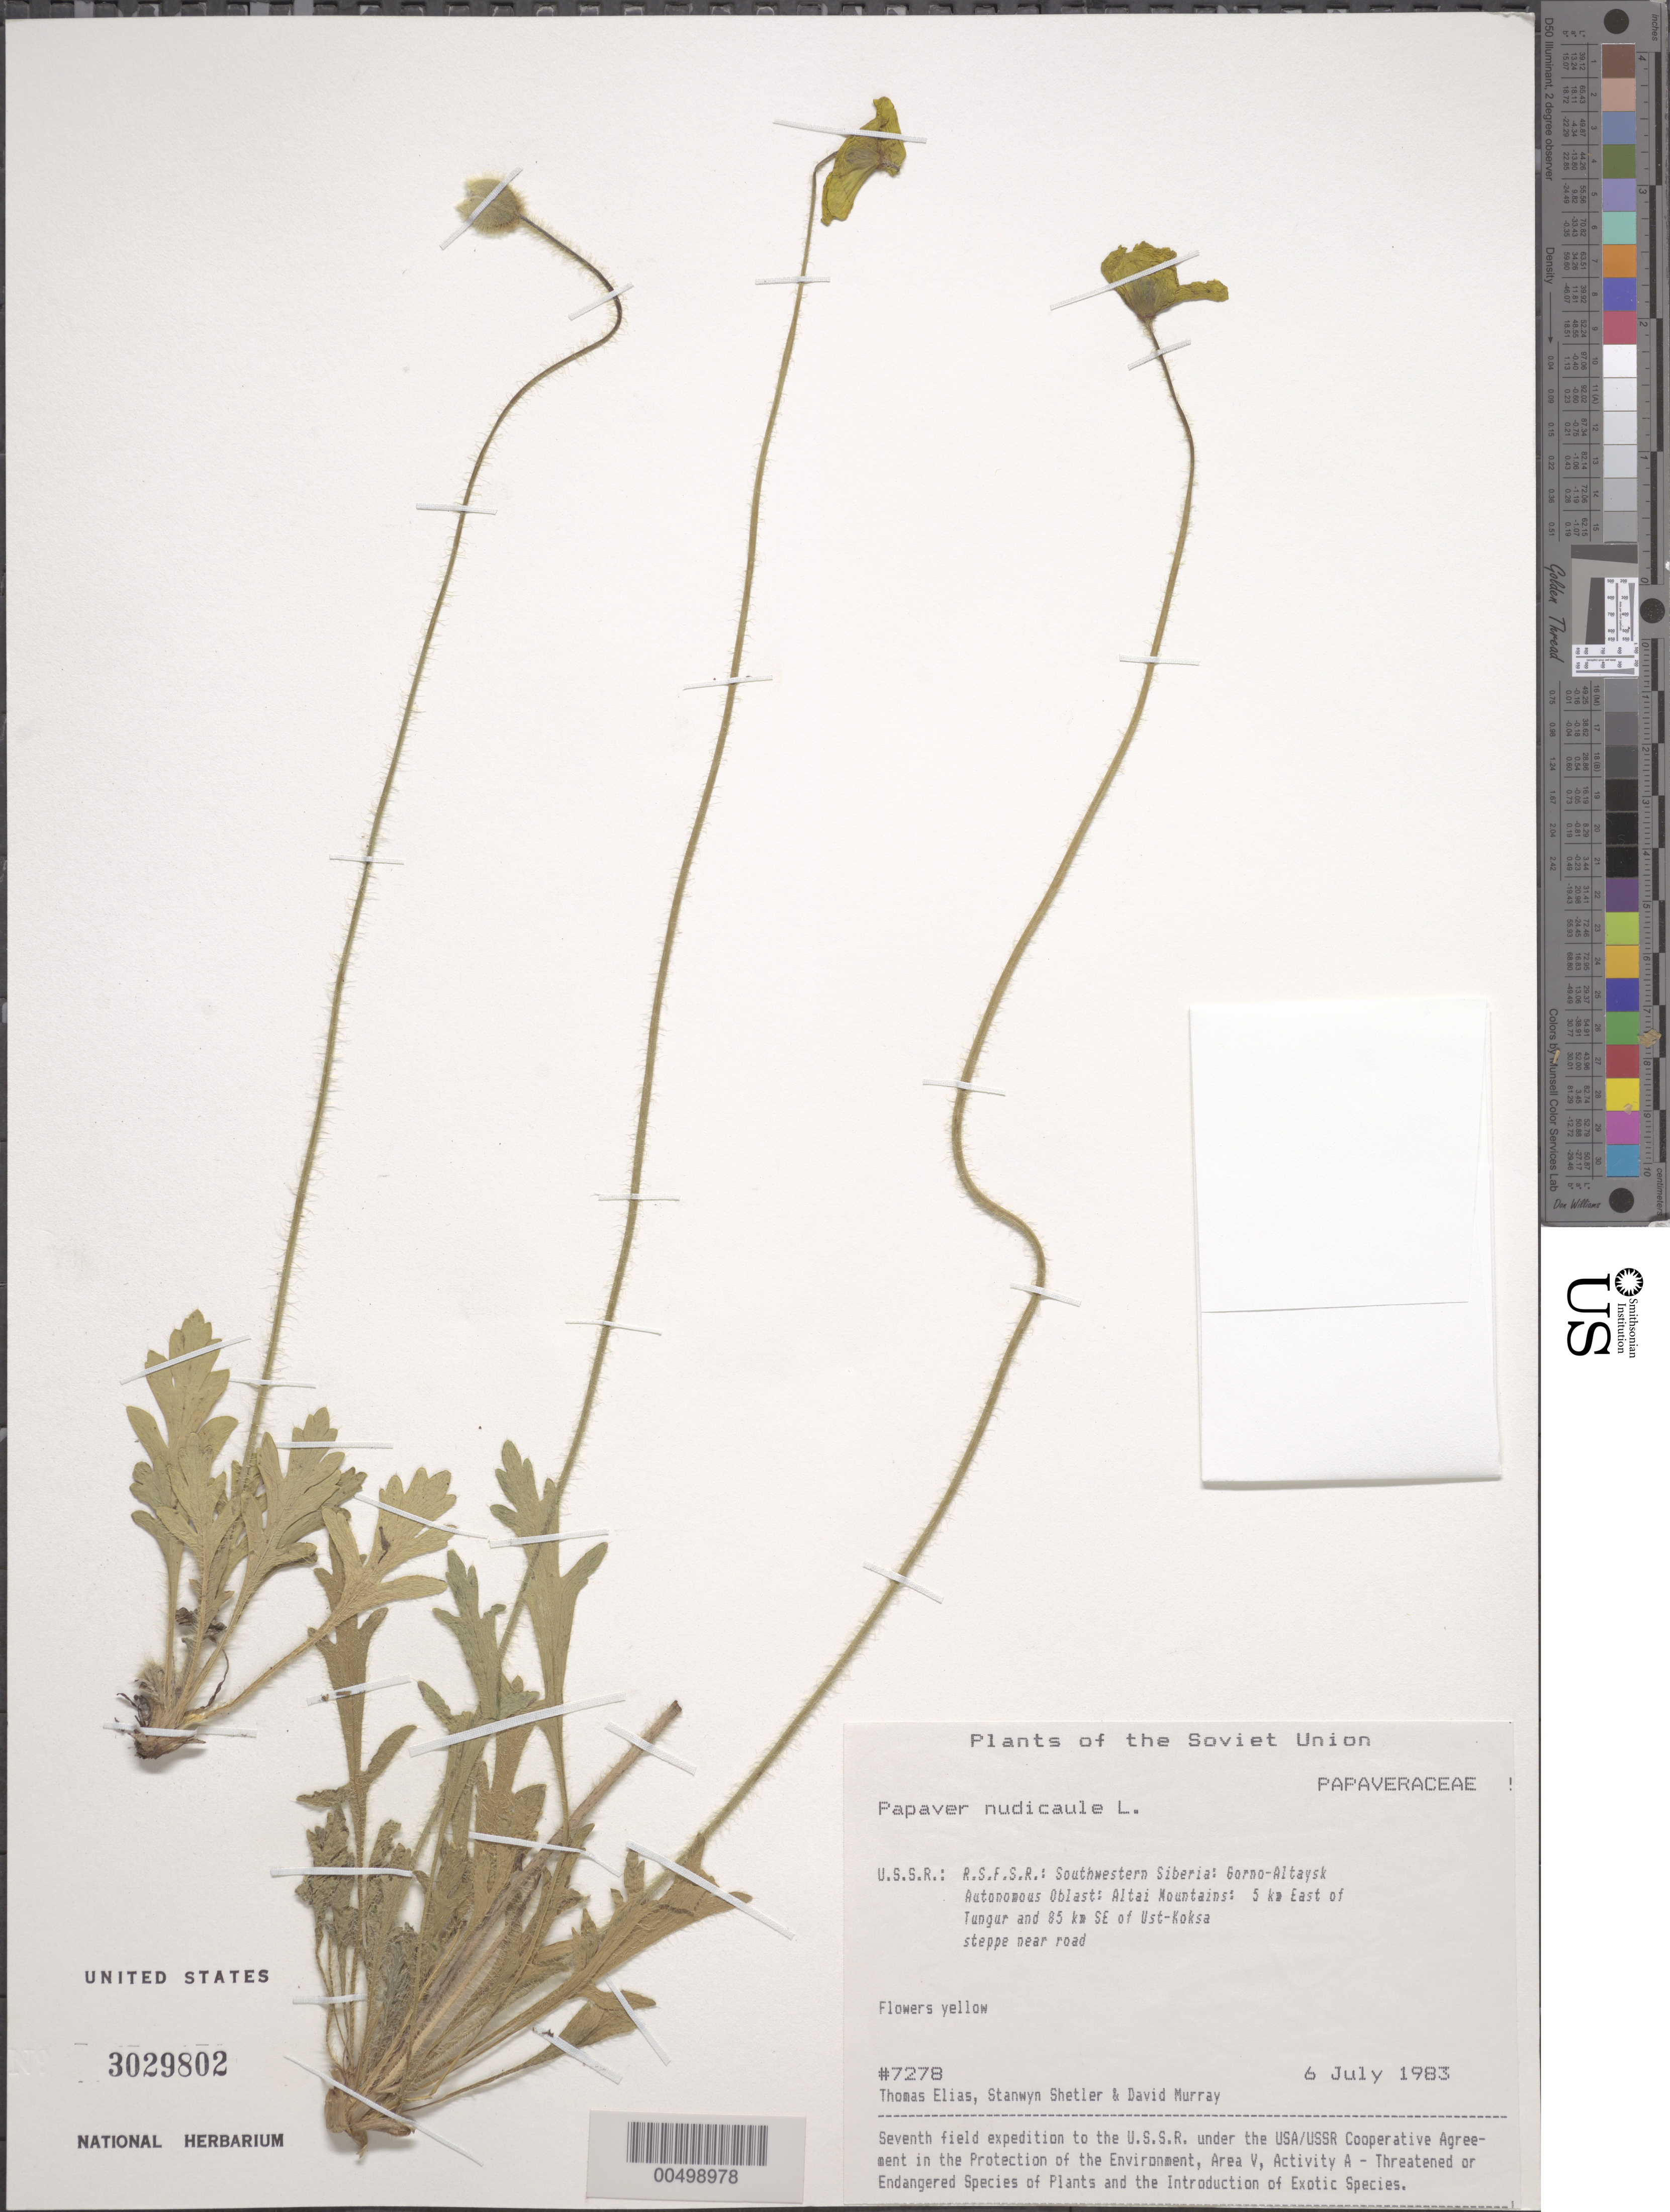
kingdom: Plantae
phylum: Tracheophyta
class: Magnoliopsida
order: Ranunculales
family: Papaveraceae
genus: Papaver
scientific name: Papaver nudicaule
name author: L.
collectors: T. Elias, S. Shetler & D. F. Murray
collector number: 7278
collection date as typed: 06 Jul 1983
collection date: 1983-07-06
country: Russian Federation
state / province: Altai Republic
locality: Altai Mountains, 5 km E of Tungur and 85 km SE of Ust-Koksa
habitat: steppe near road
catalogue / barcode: US 3029802